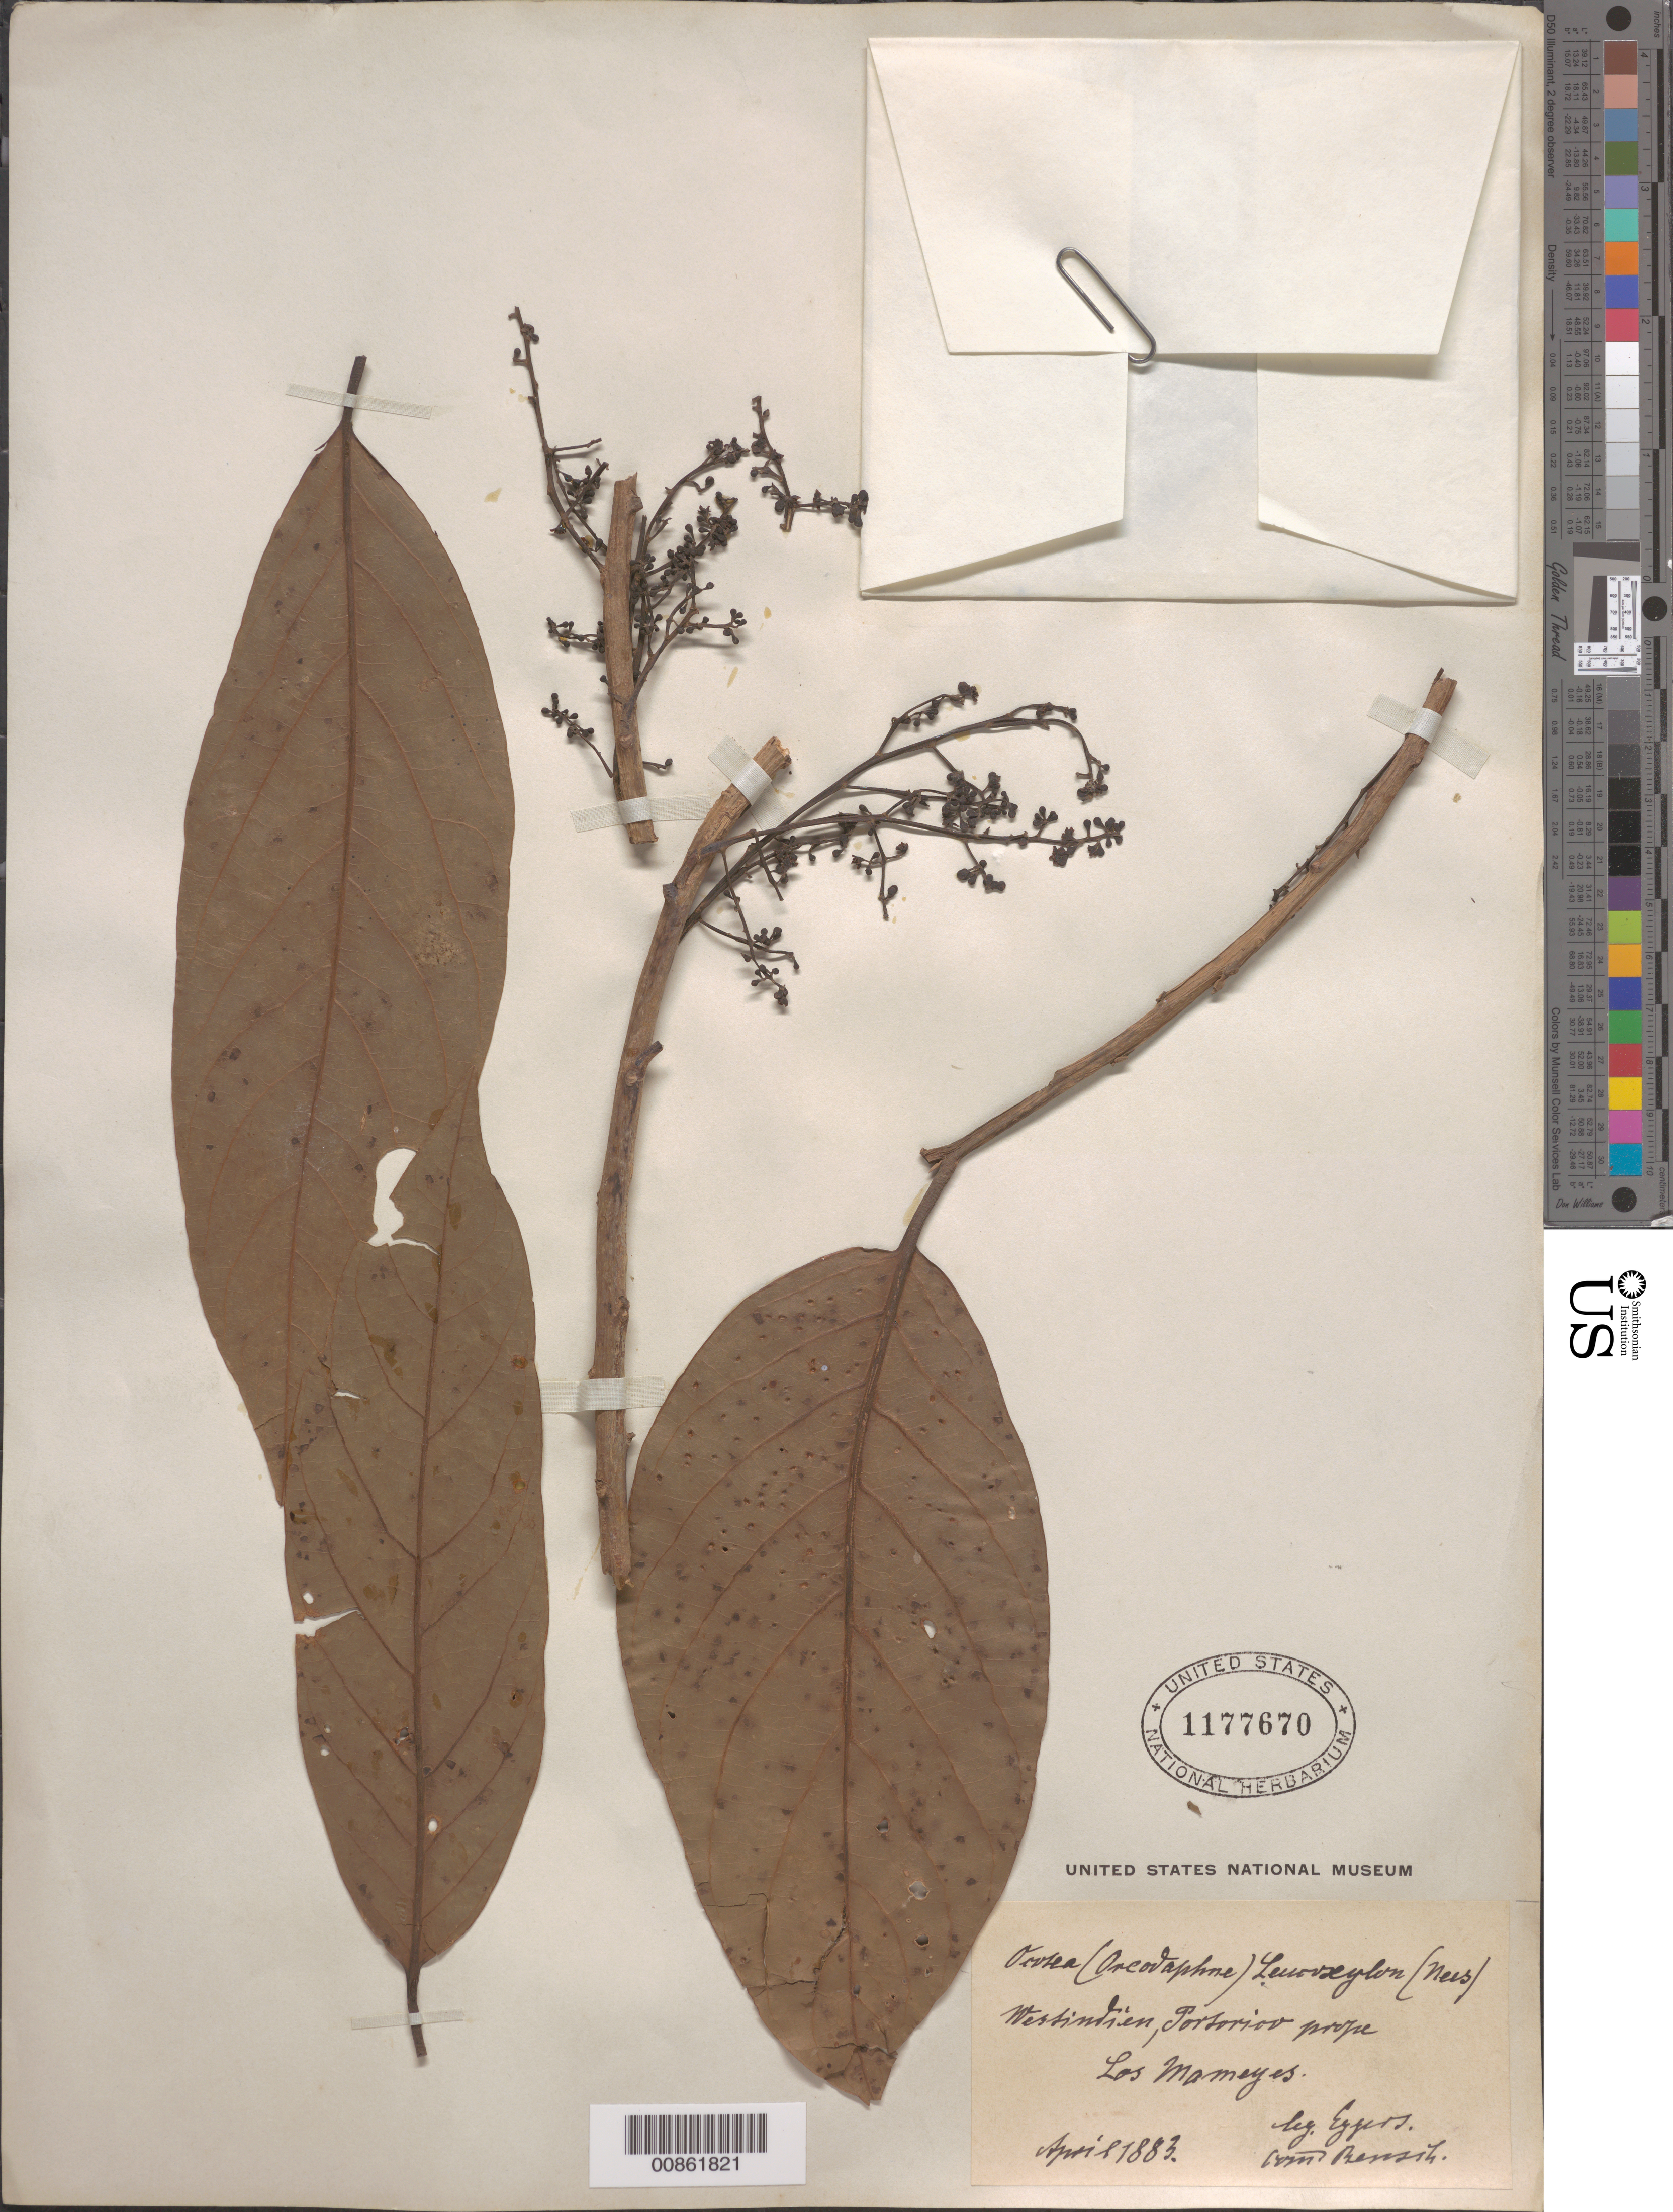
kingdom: Plantae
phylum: Tracheophyta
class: Magnoliopsida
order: Laurales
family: Lauraceae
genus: Ocotea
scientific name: Ocotea leucoxylon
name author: (Sw.) Laness.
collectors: H. F. A. von Eggers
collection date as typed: Apr 1883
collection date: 1883-04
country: Puerto Rico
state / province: Luquillo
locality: Prope Los Mameyes.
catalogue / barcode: US 1177670